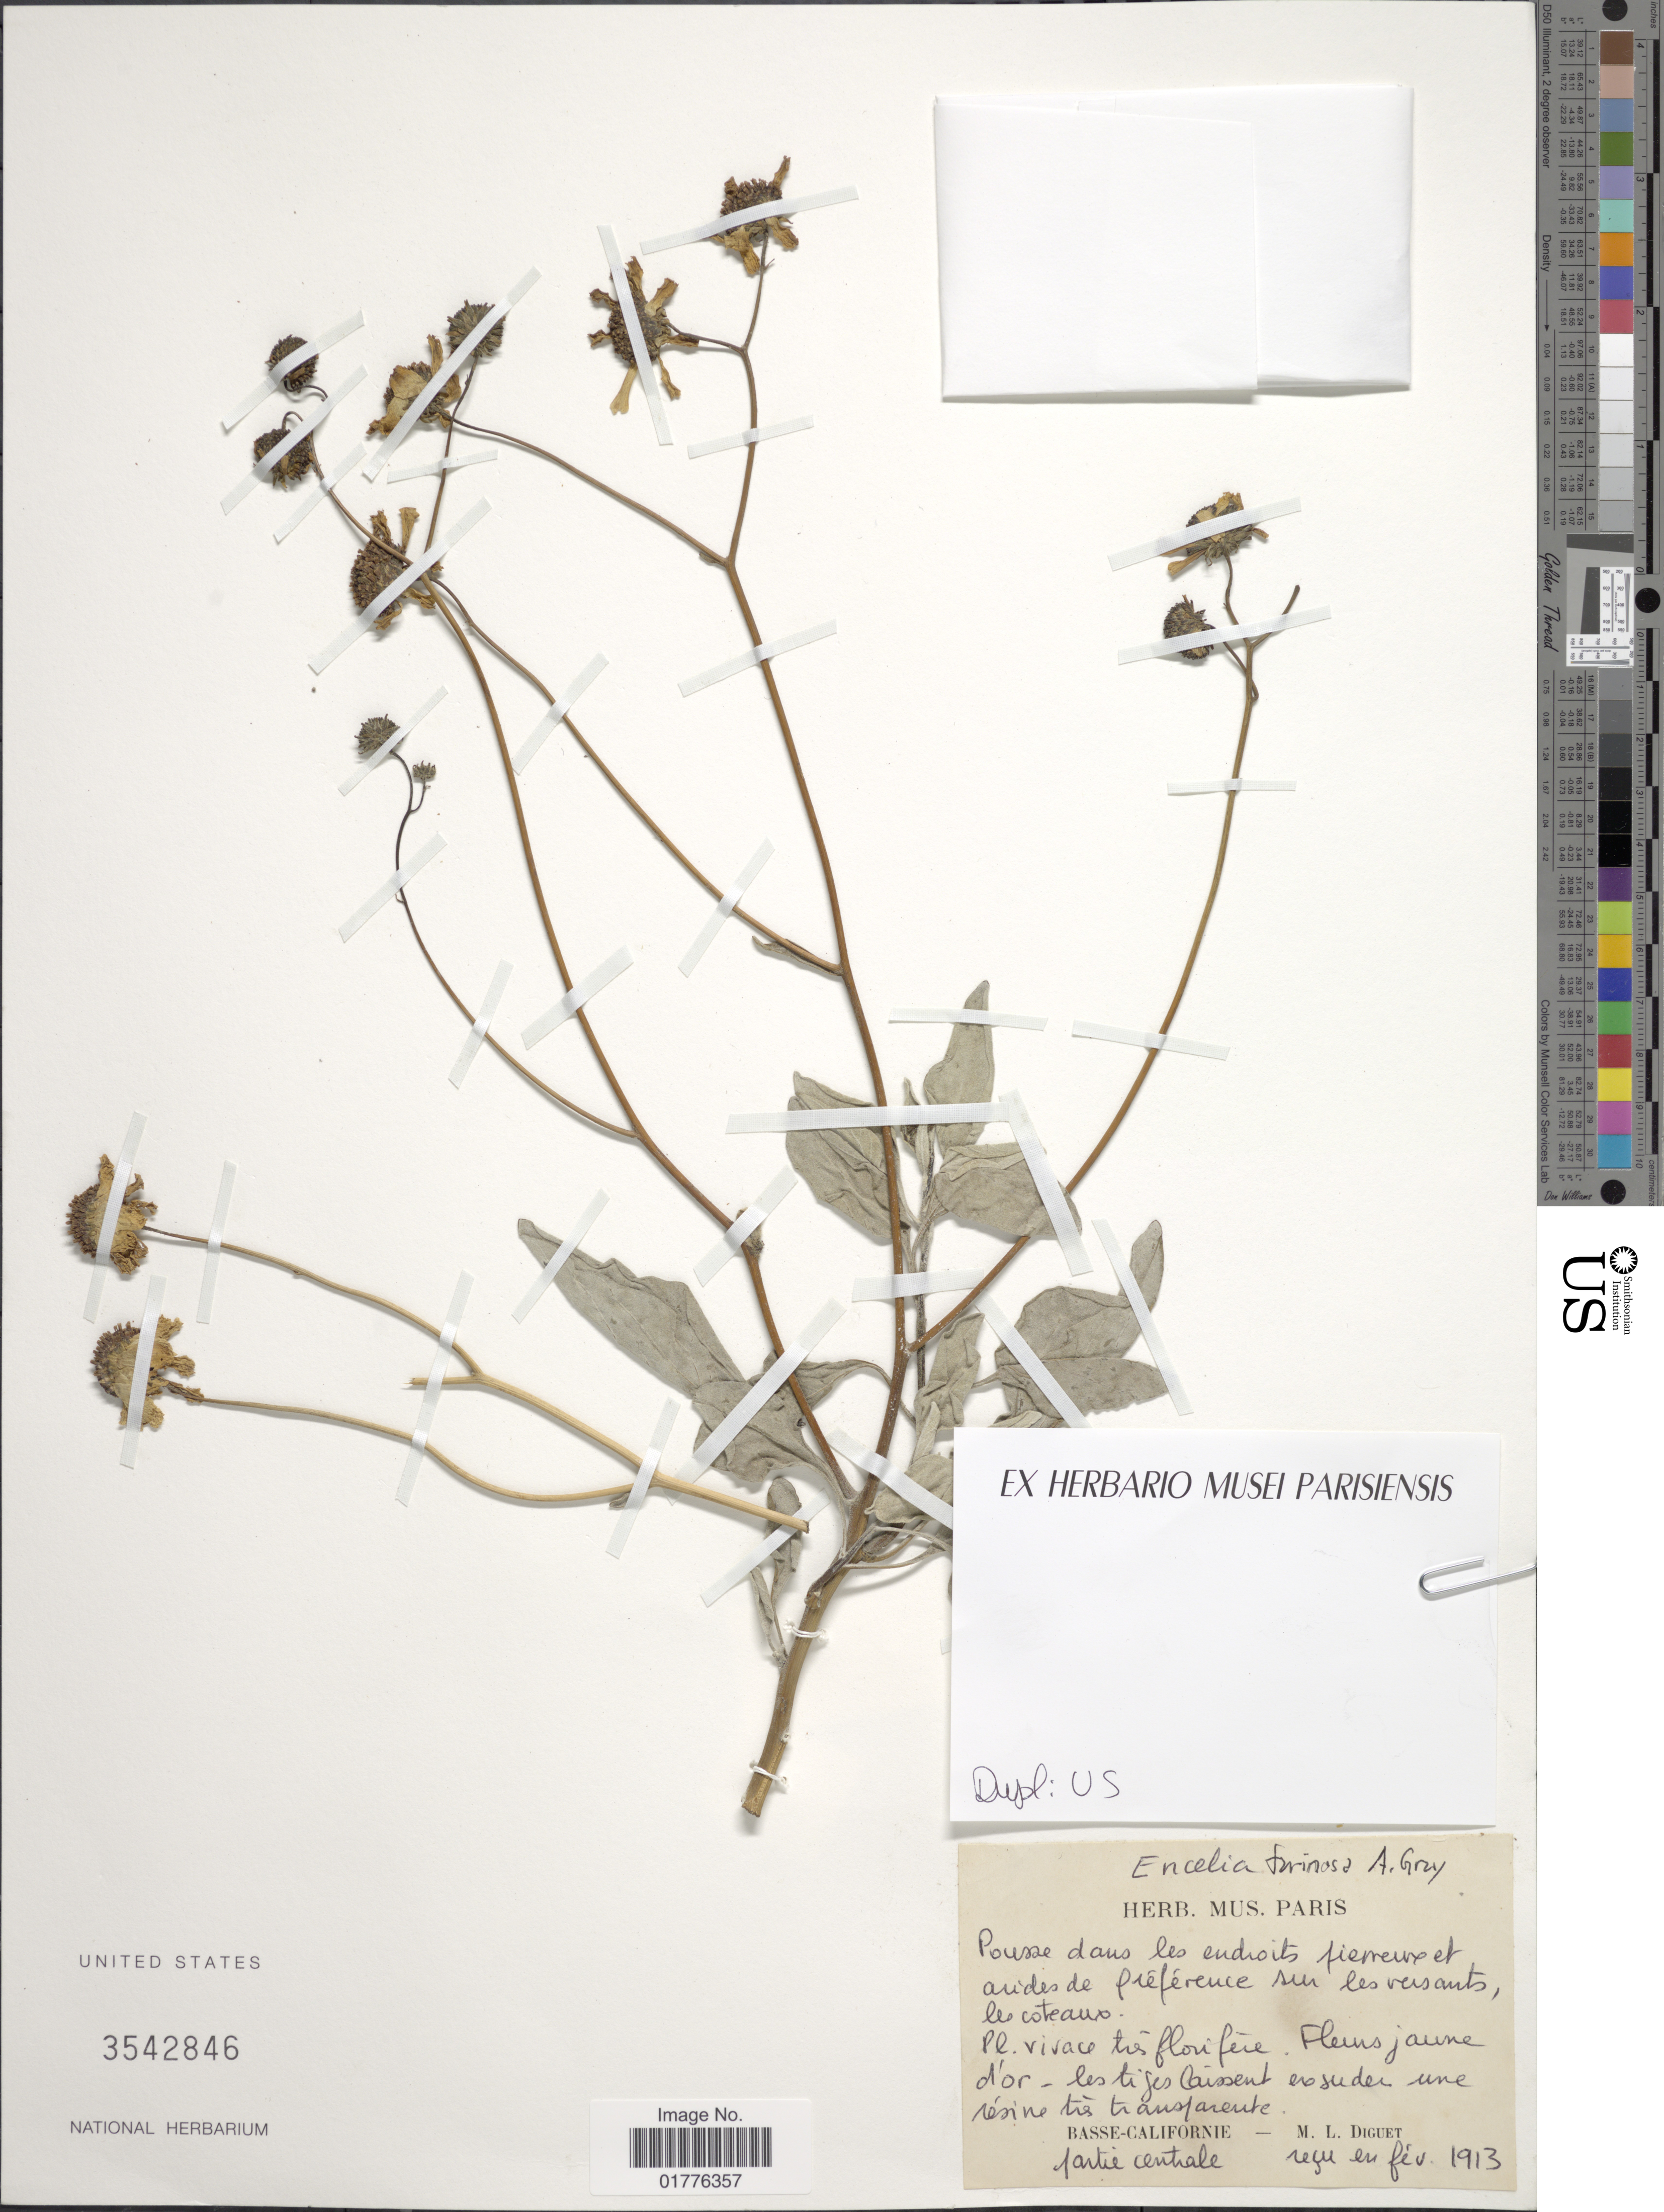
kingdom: Plantae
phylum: Tracheophyta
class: Magnoliopsida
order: Asterales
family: Asteraceae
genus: Encelia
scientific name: Encelia farinosa f. phenicodonta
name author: S.F. Blake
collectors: M. L. Diguet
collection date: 1913-02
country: Mexico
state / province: Baja California Sur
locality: Basse Californie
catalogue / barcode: US 3542846